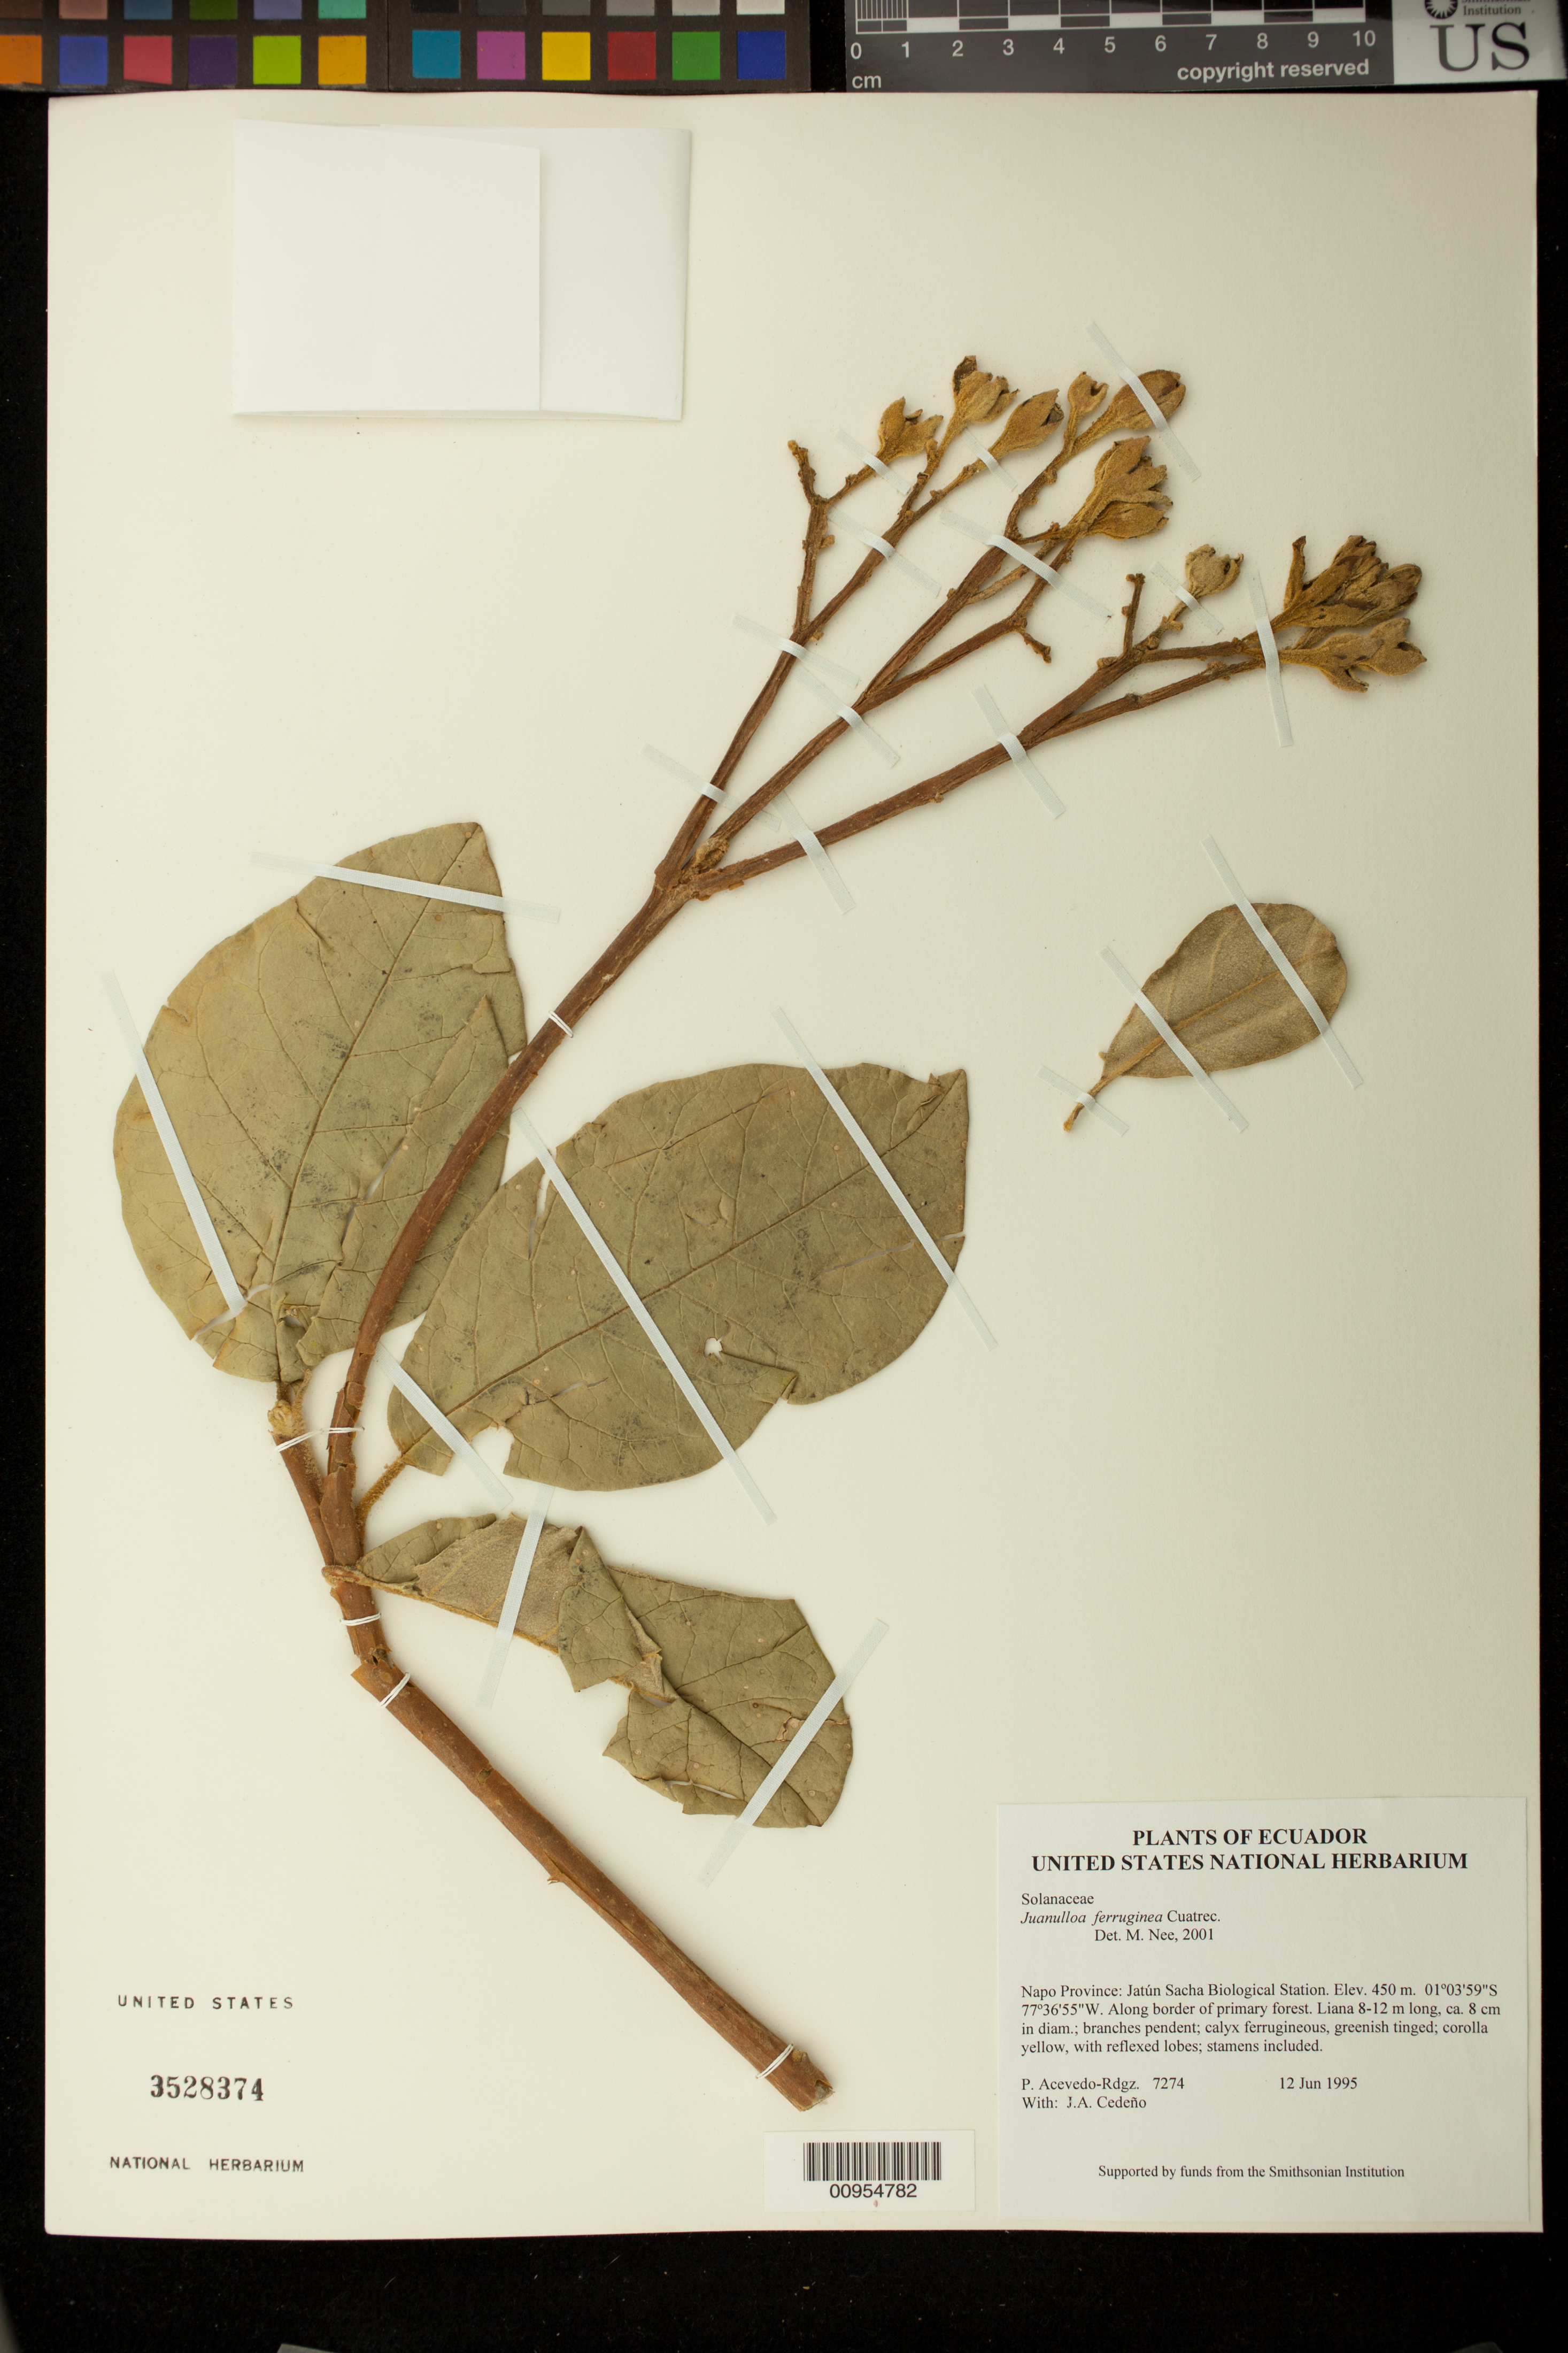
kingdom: Plantae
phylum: Tracheophyta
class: Magnoliopsida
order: Solanales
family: Solanaceae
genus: Juanulloa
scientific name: Juanulloa mexicana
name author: Miers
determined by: Nee, Michael H.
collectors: P. Acevedo-Rodr. & J. A. Cedeño M.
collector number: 7274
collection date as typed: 12 Jun 1995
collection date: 1995-06-12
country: Ecuador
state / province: Napo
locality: Napo Province: Jatún Sacha Biological Station.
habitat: Along border of primary forest.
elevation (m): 450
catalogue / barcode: US 3528374